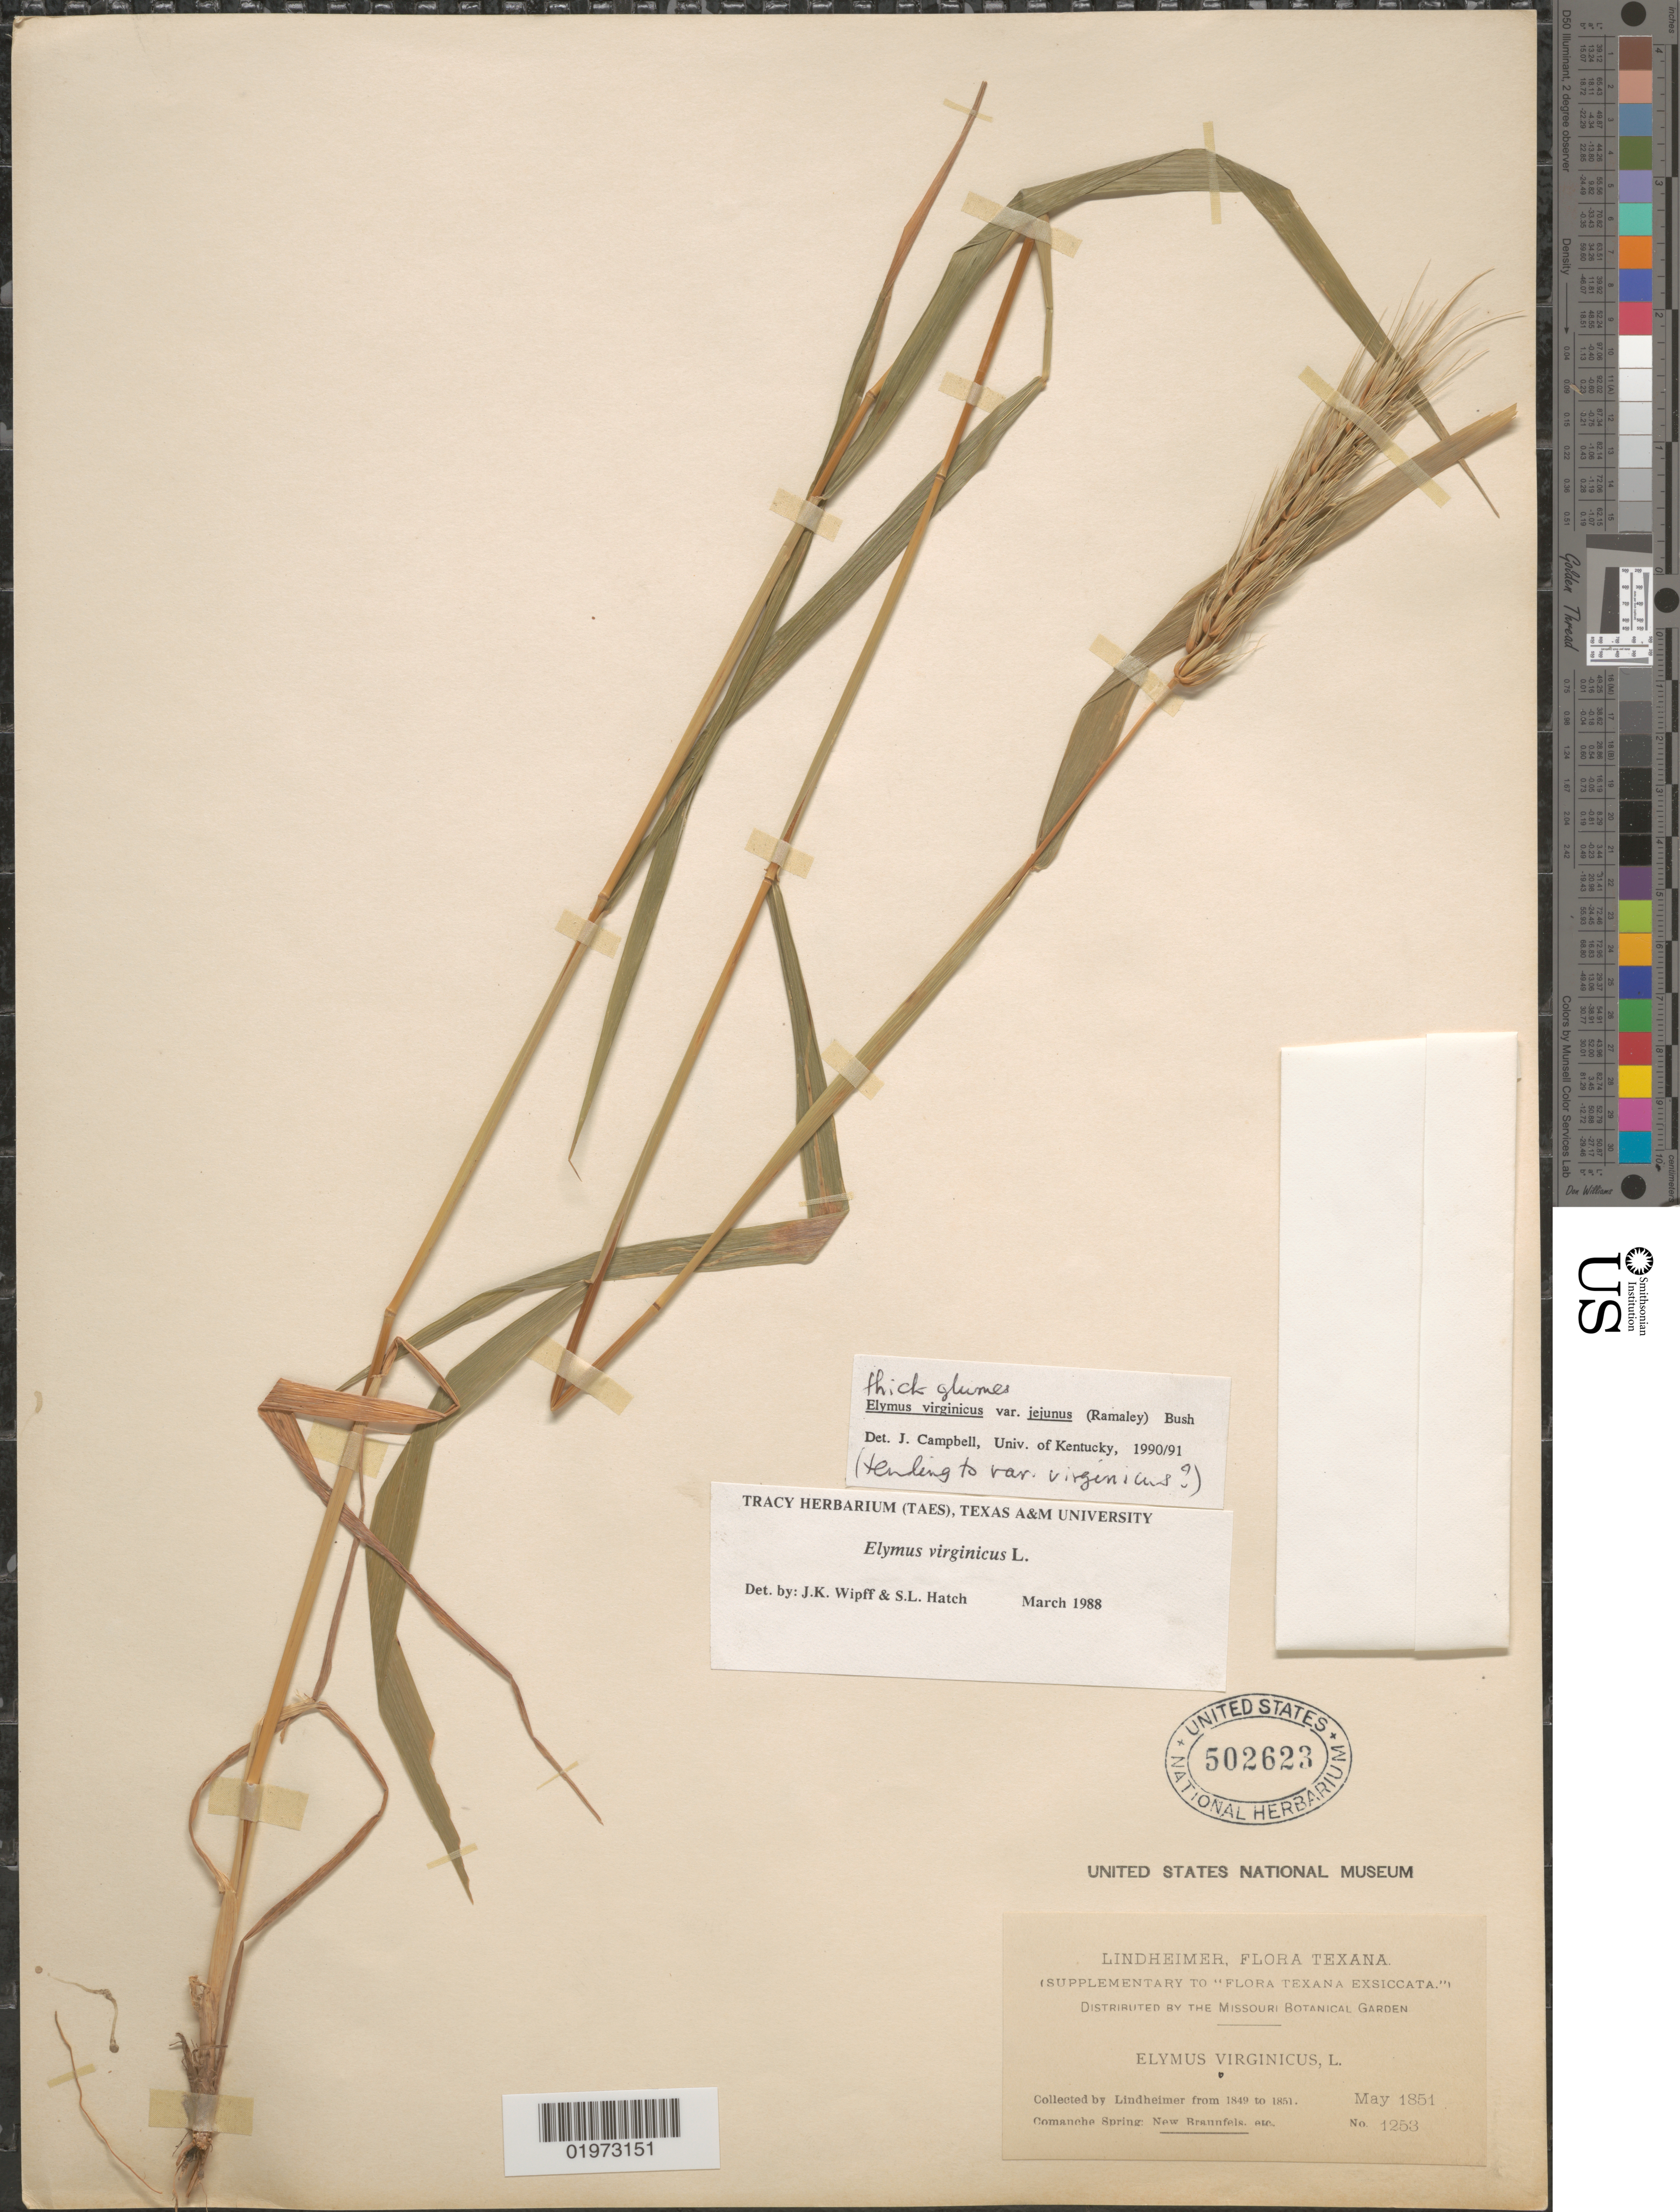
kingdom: Plantae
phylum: Tracheophyta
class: Liliopsida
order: Poales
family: Poaceae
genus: Elymus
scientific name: Elymus virginicus var. virginicus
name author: L.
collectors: -. Lindheimer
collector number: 1253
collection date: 1851-05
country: United States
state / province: Texas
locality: Comanche Spring: New Braunfels, etc.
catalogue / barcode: US 502623